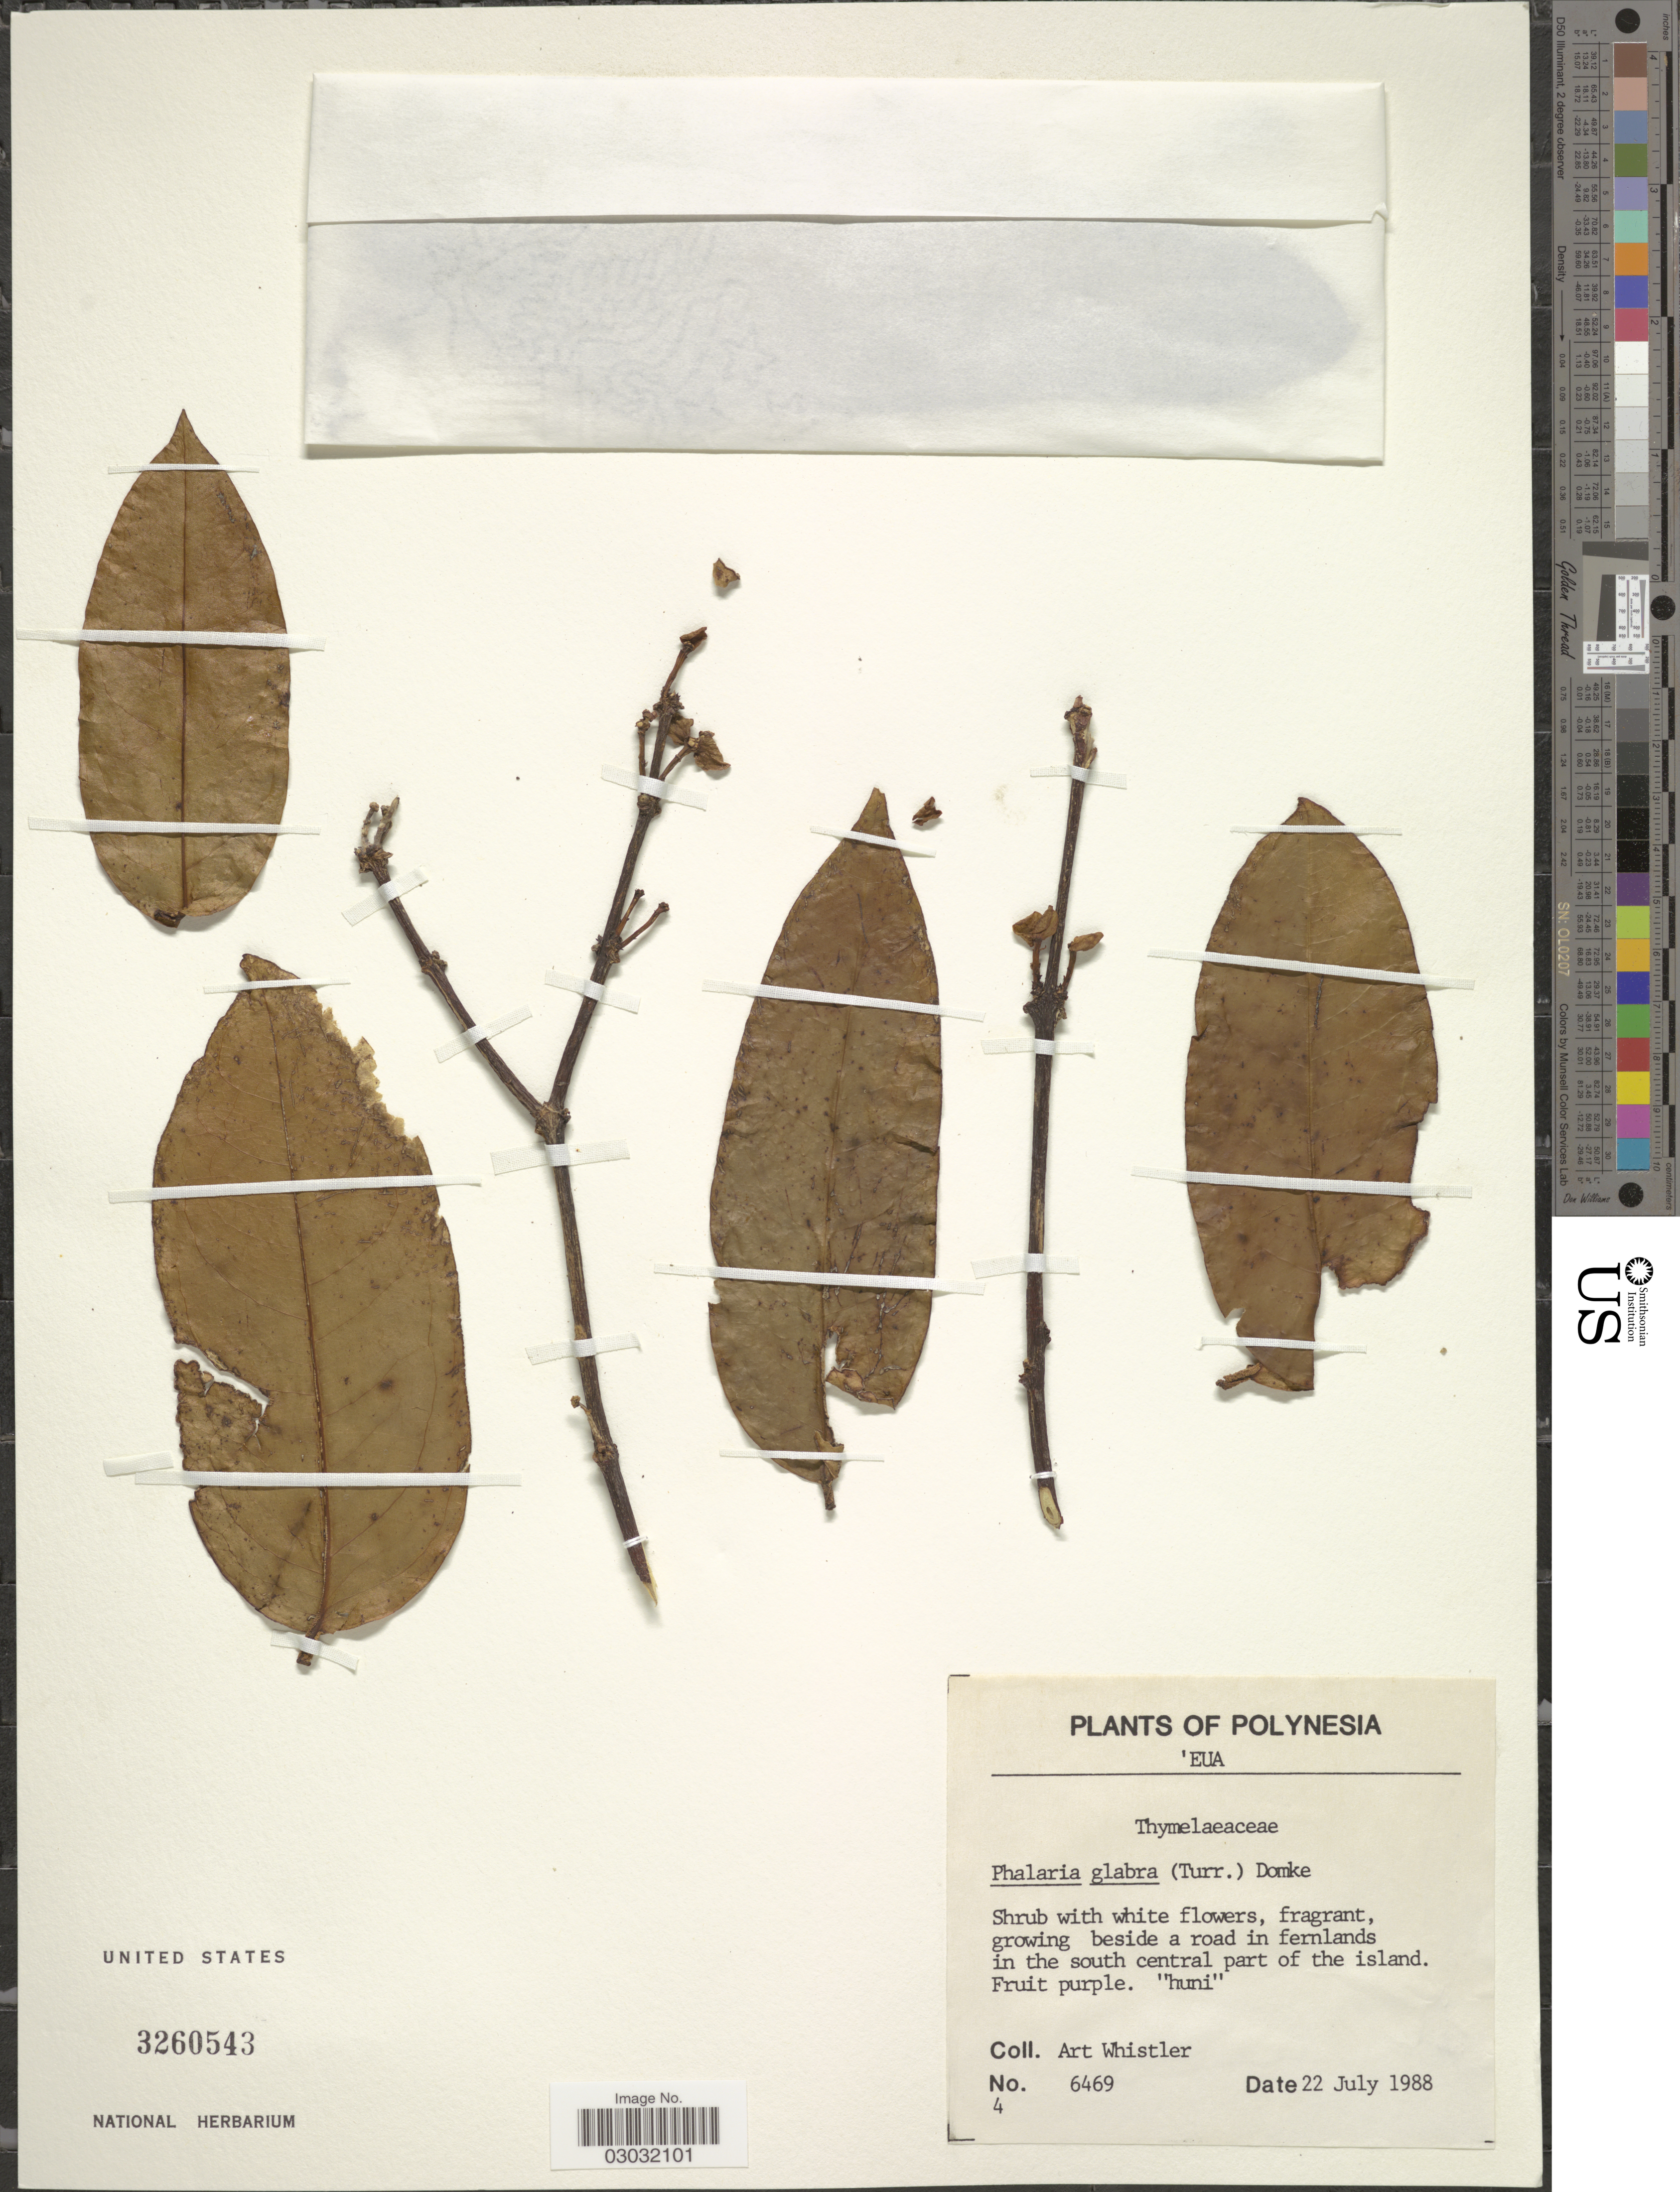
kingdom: Plantae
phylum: Tracheophyta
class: Magnoliopsida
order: Malvales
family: Thymelaeaceae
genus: Phaleria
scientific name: Phaleria glabra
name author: (Turrill) Domke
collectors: A. Whistler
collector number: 6469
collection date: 1988-07-22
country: Tonga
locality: Polynesia, 'Eua, growing beside a road in fernlands in the south central part of the island.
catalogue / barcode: US 3260543